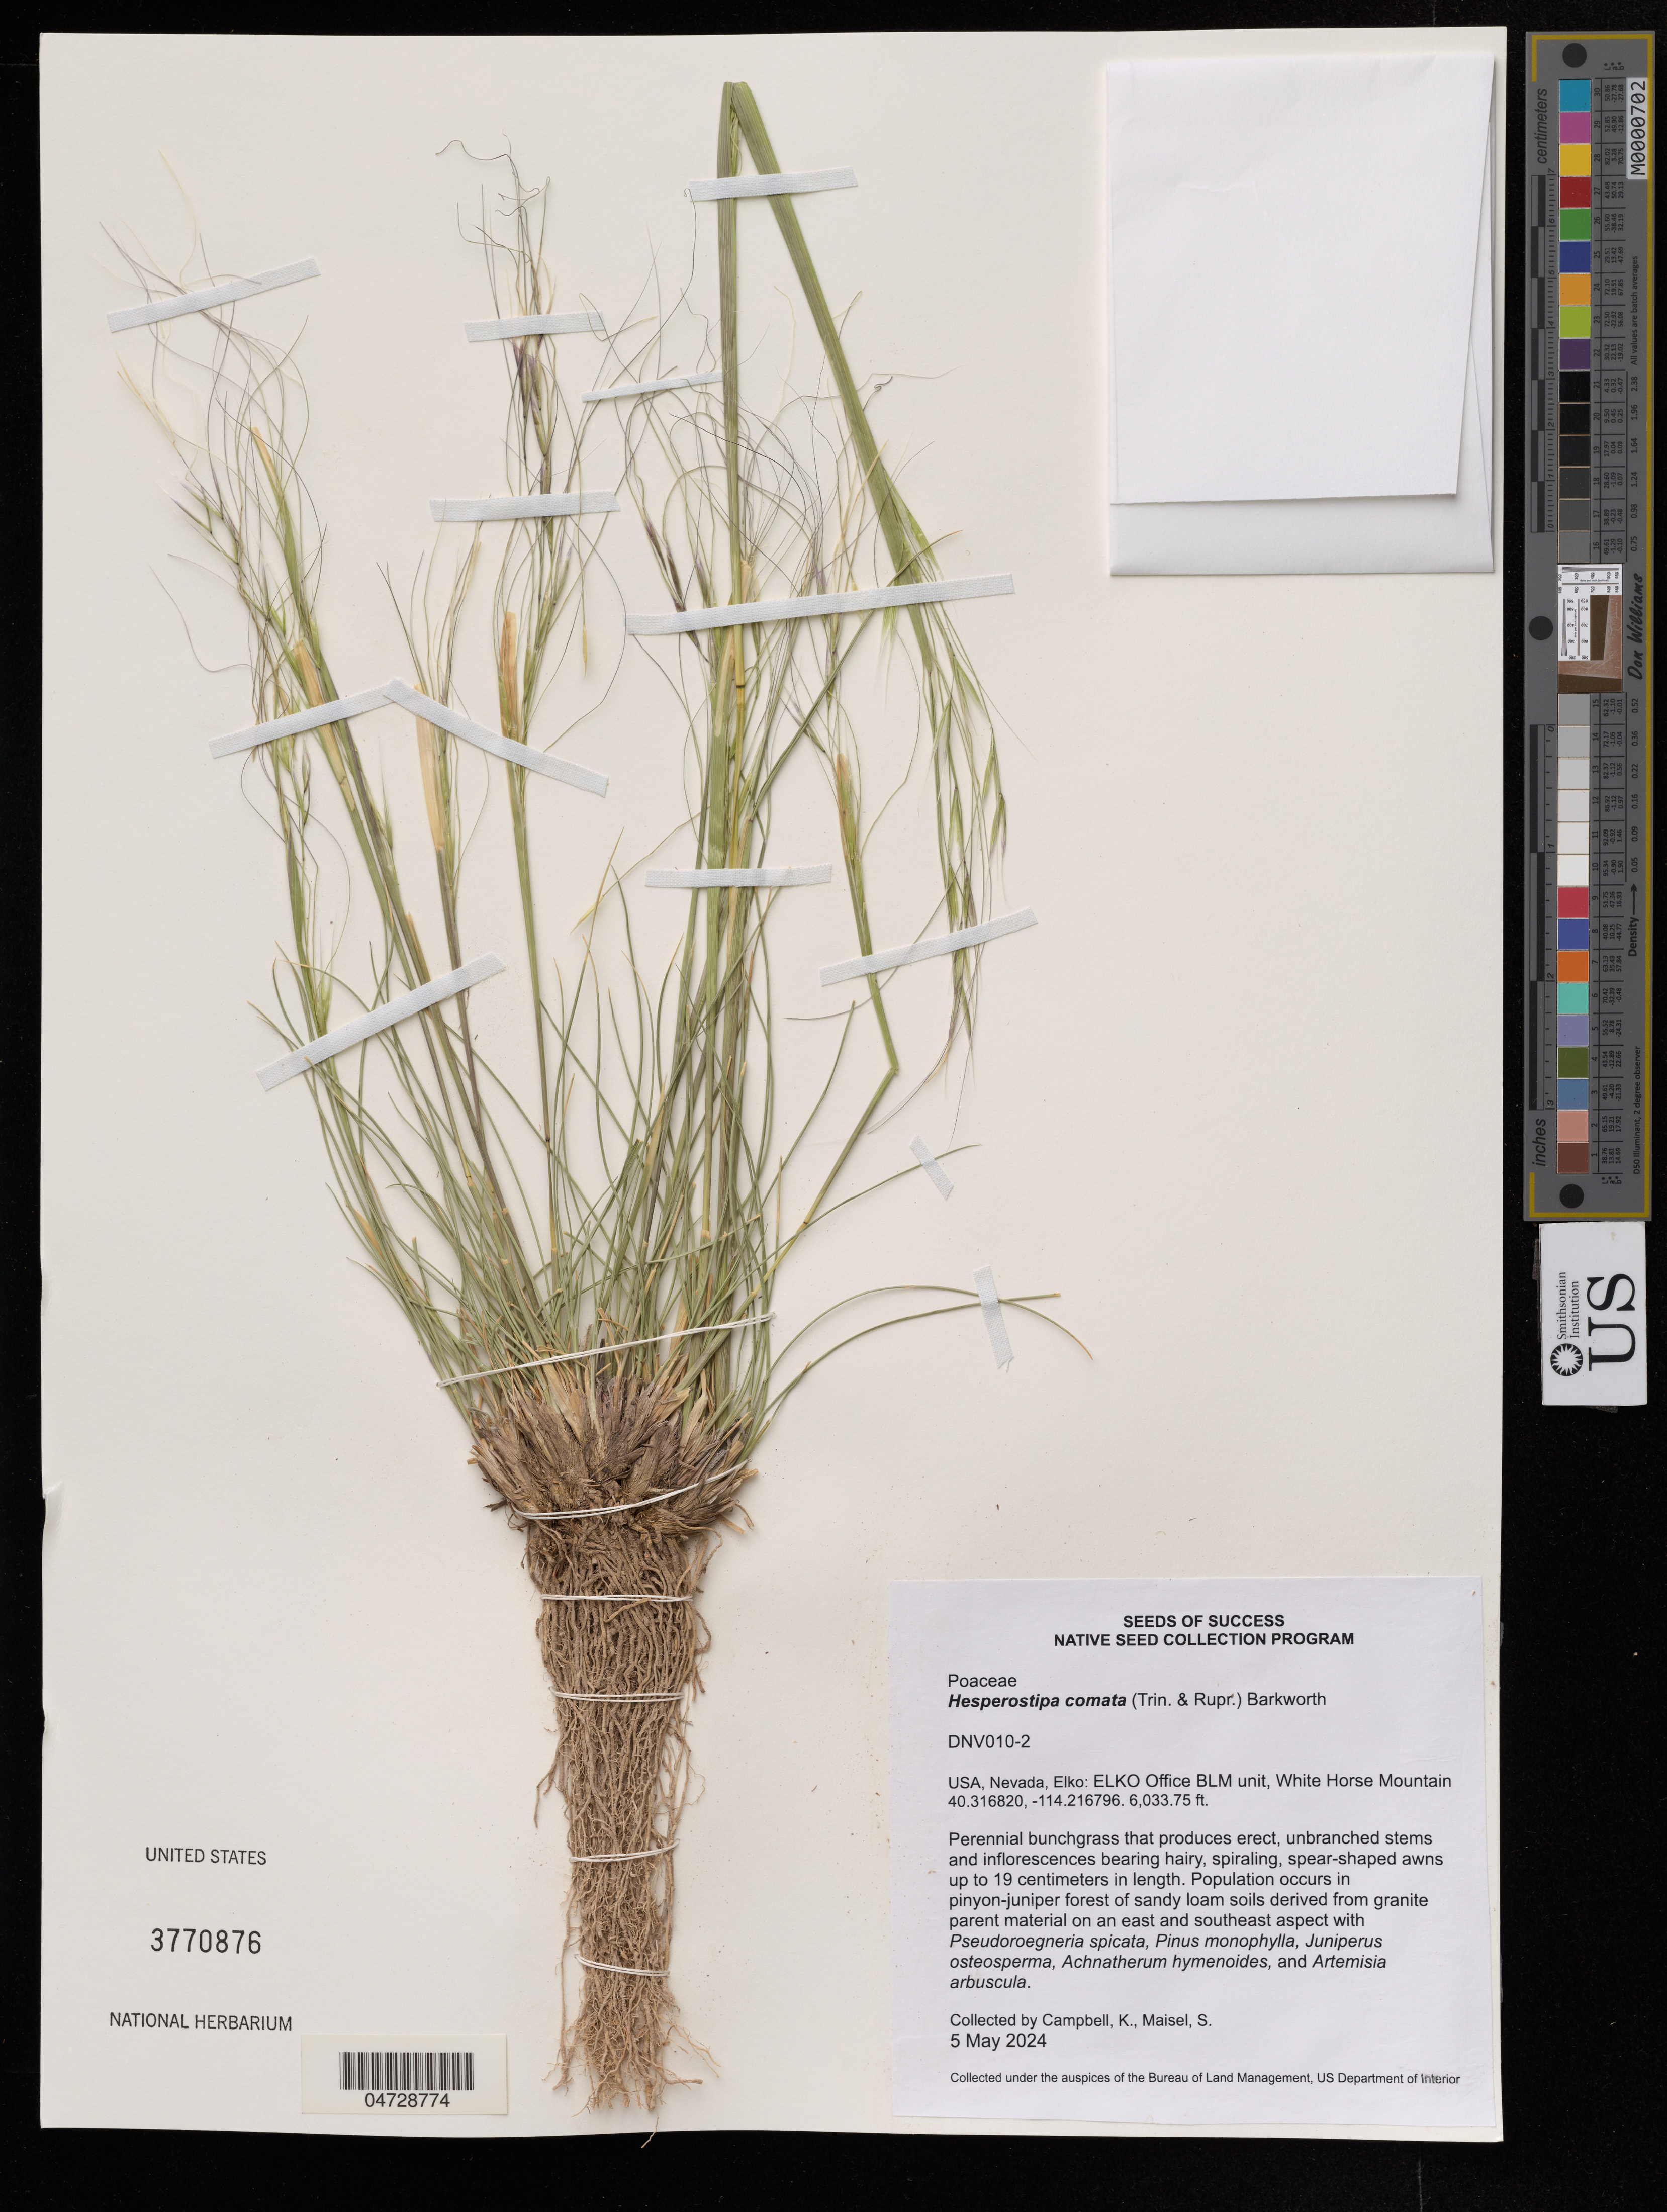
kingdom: Plantae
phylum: Tracheophyta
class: Liliopsida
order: Poales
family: Poaceae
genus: Hesperostipa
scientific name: Hesperostipa comata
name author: (Trin. & Rupr.) Barkworth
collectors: K. Campbell & S. Maisel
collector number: DNV010-2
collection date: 2024-05-05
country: United States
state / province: Nevada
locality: Elko: Elko Office BLM unit, White Horse Mountain.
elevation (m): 1839.09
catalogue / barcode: US 3770876